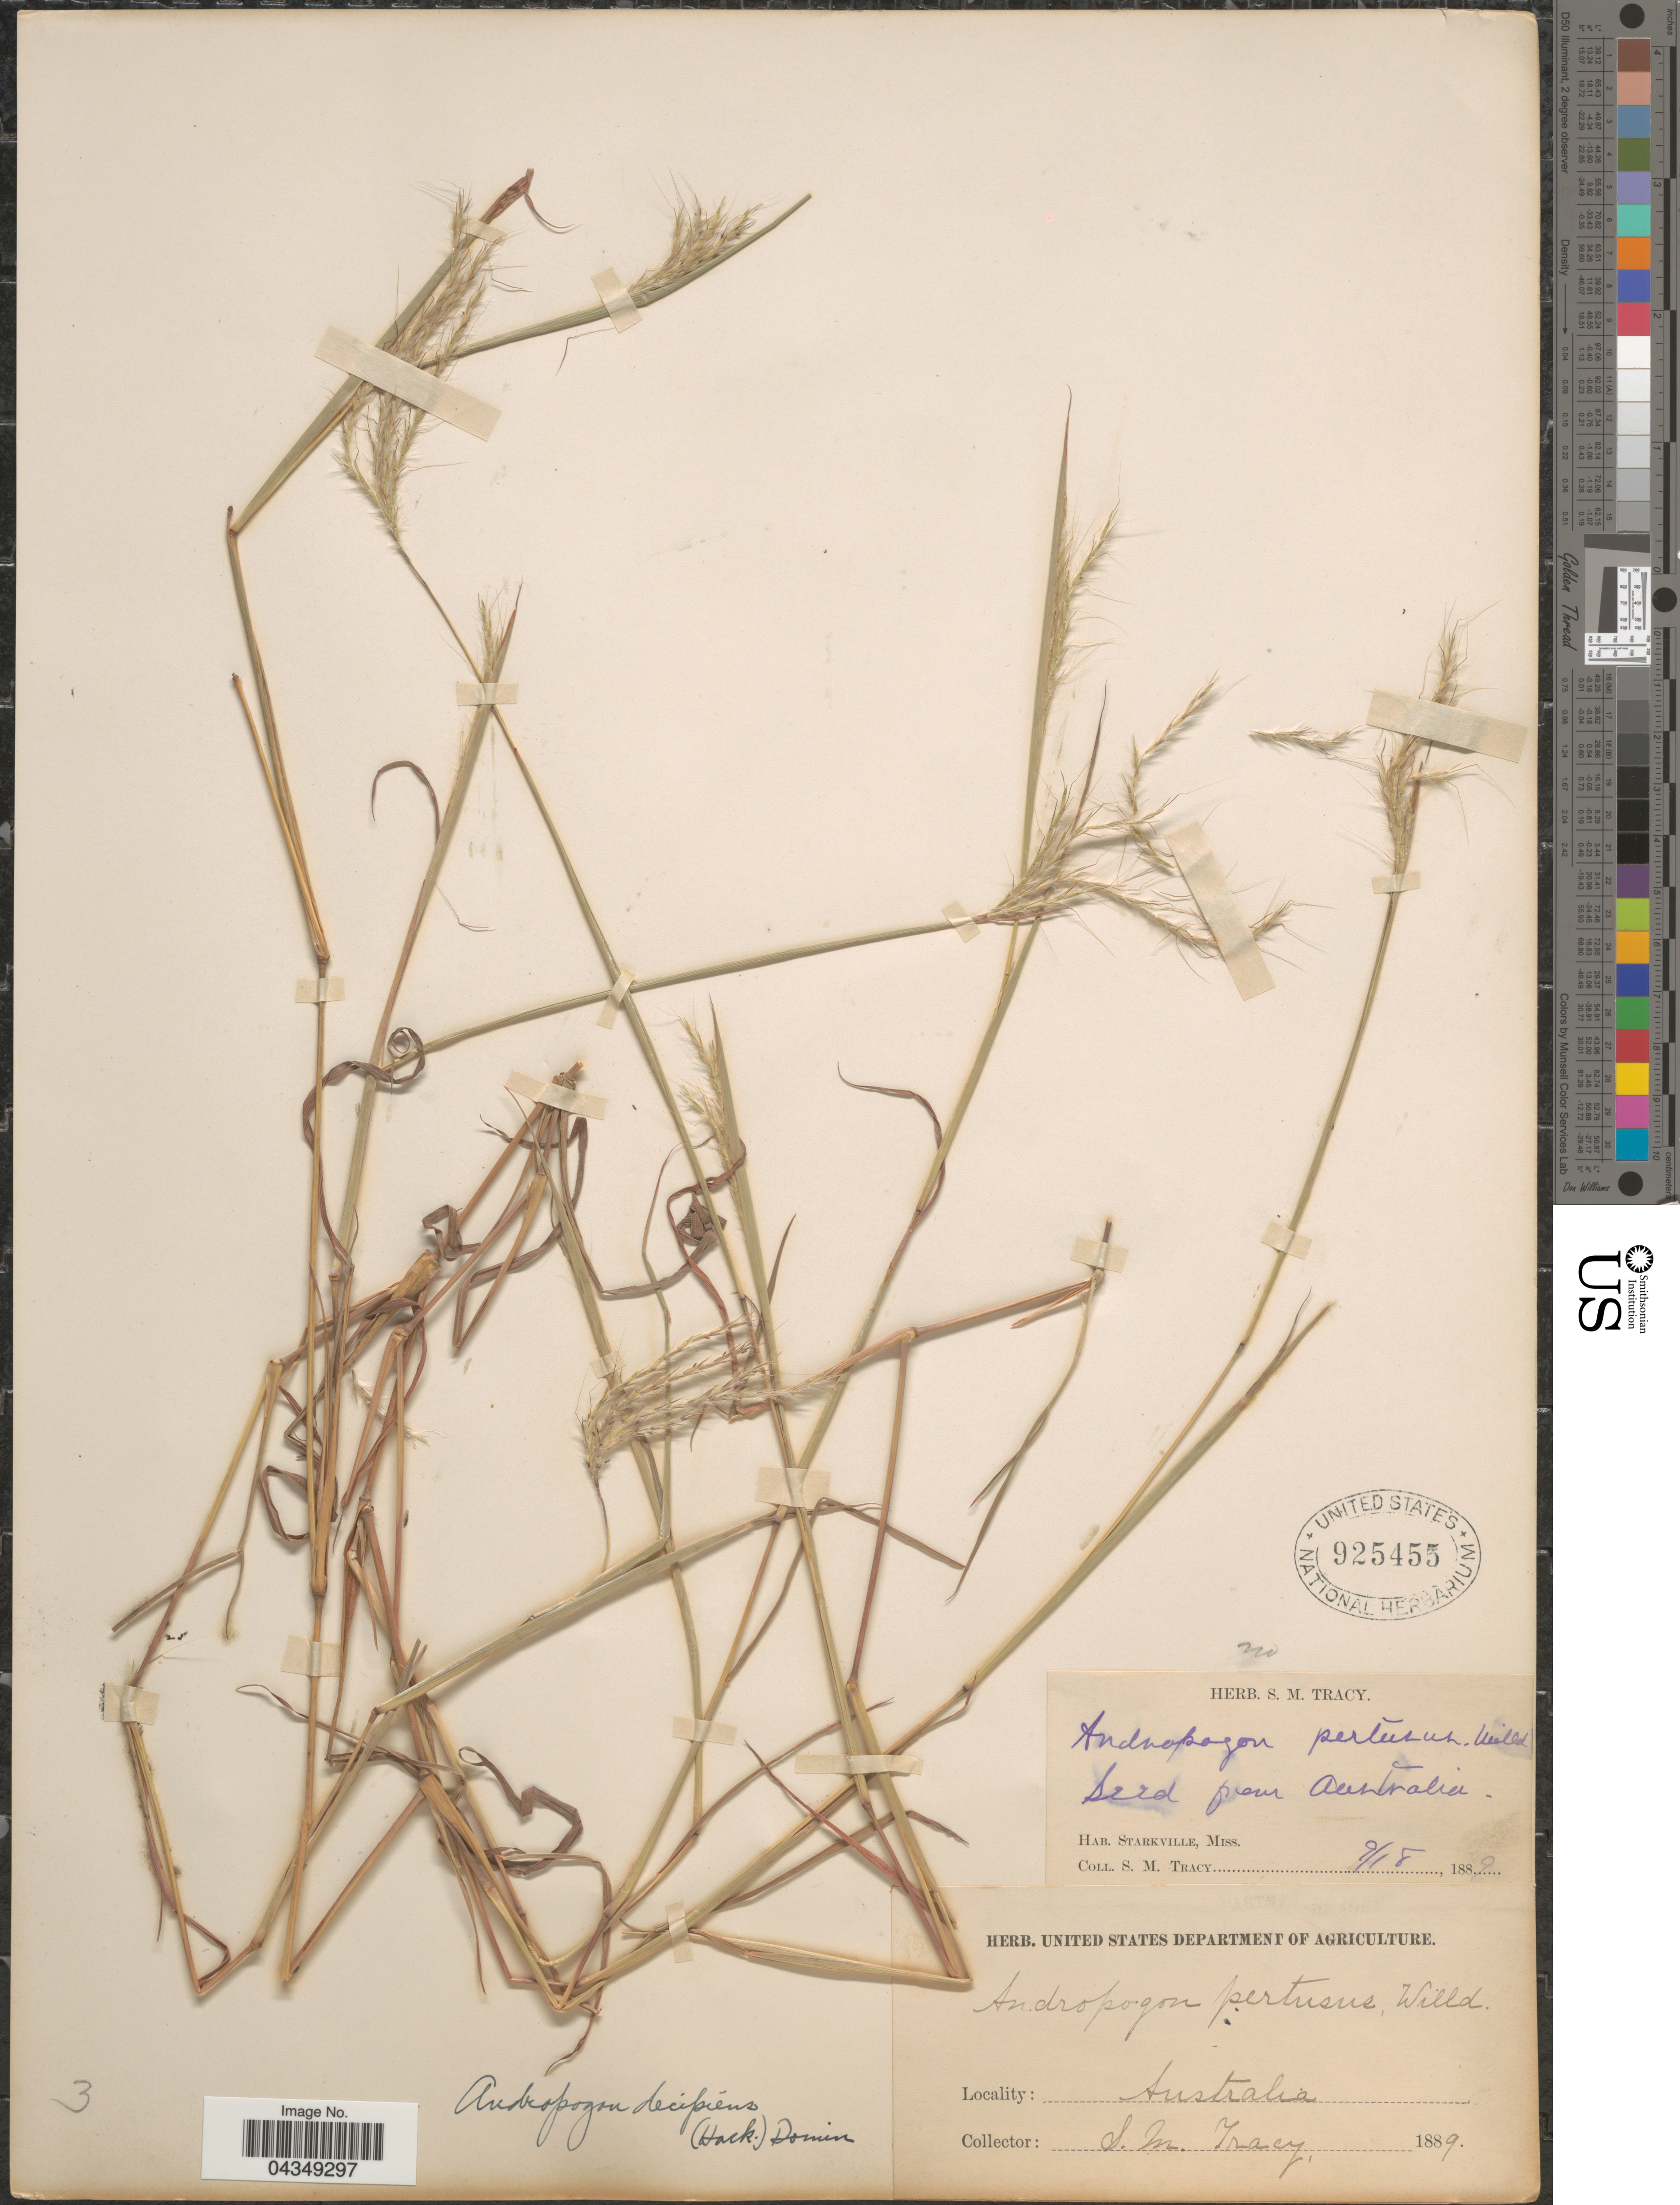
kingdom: Plantae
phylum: Tracheophyta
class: Liliopsida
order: Poales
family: Poaceae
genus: Bothriochloa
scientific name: Bothriochloa decipiens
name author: (Hack.) C. E. Hubb.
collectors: S. M. Tracy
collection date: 1889-09-18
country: United States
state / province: Mississippi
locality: Starkville.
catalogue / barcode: US 925455